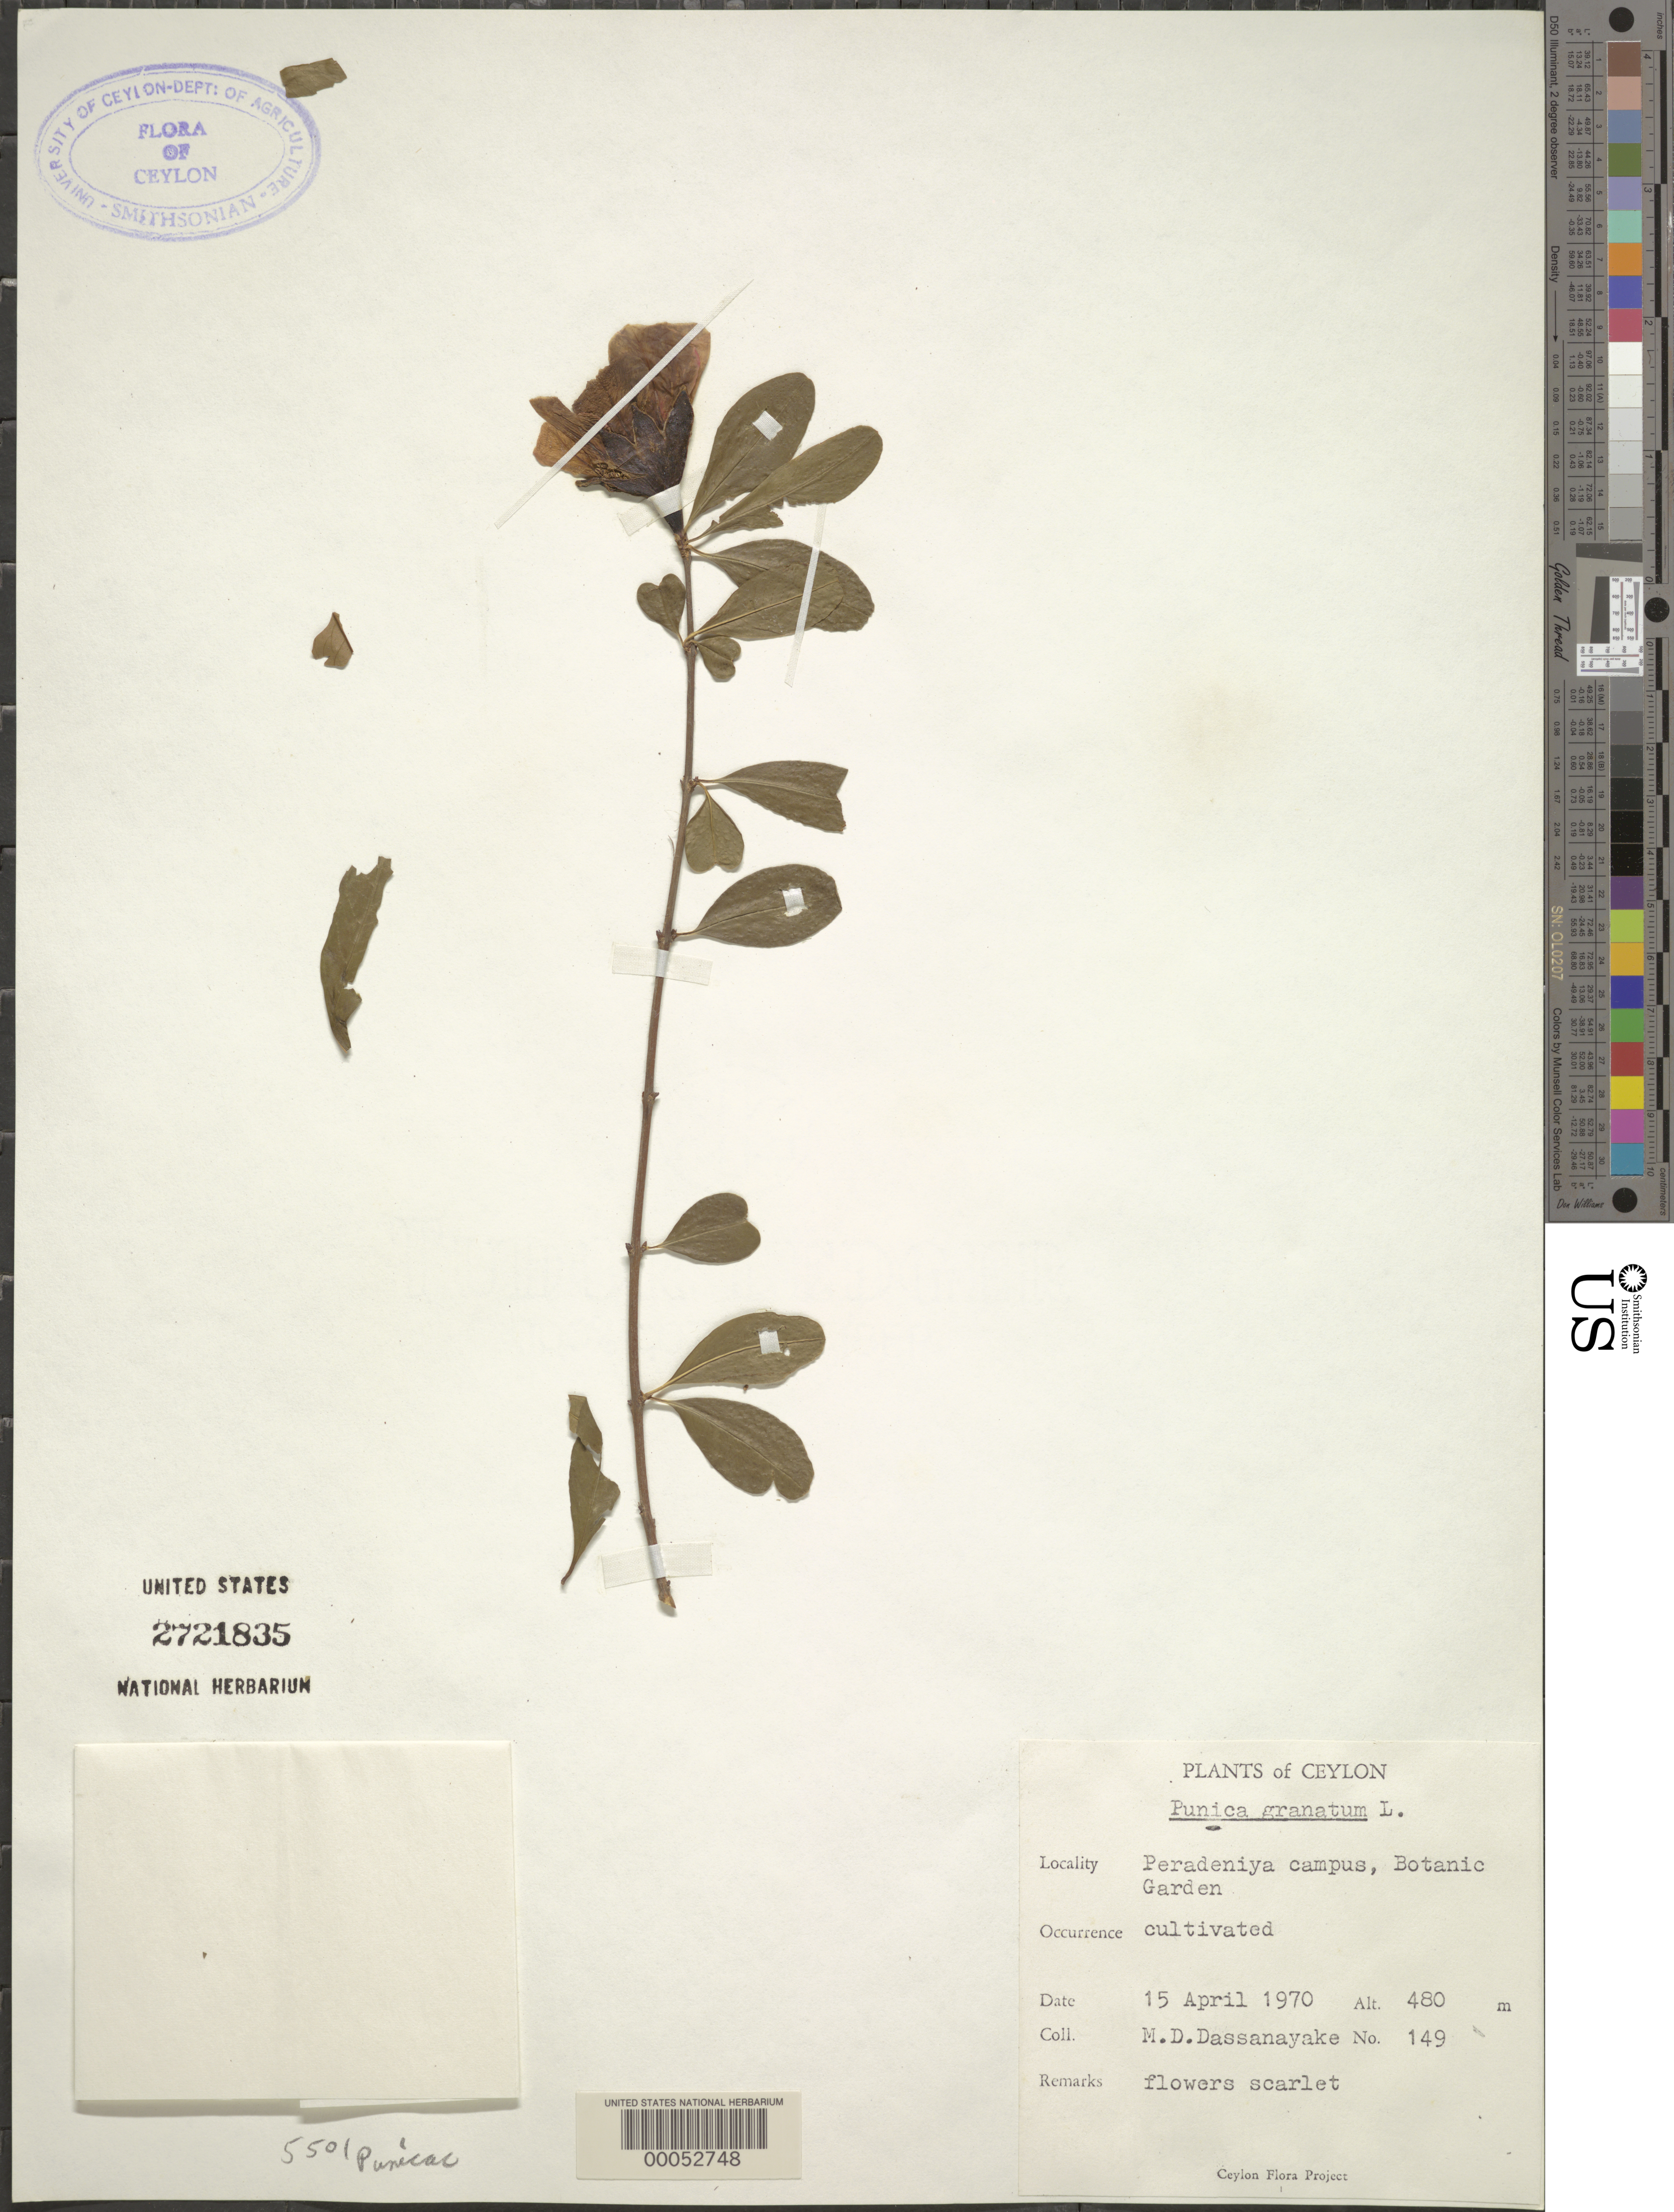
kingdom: Plantae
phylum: Tracheophyta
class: Magnoliopsida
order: Myrtales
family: Lythraceae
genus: Punica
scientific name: Punica granatum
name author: L.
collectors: M. Dassanayake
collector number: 149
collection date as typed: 15 Apr 1970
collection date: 1970-04-15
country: Sri Lanka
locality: Peradeniya campus, botanic gardens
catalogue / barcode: US 2721835